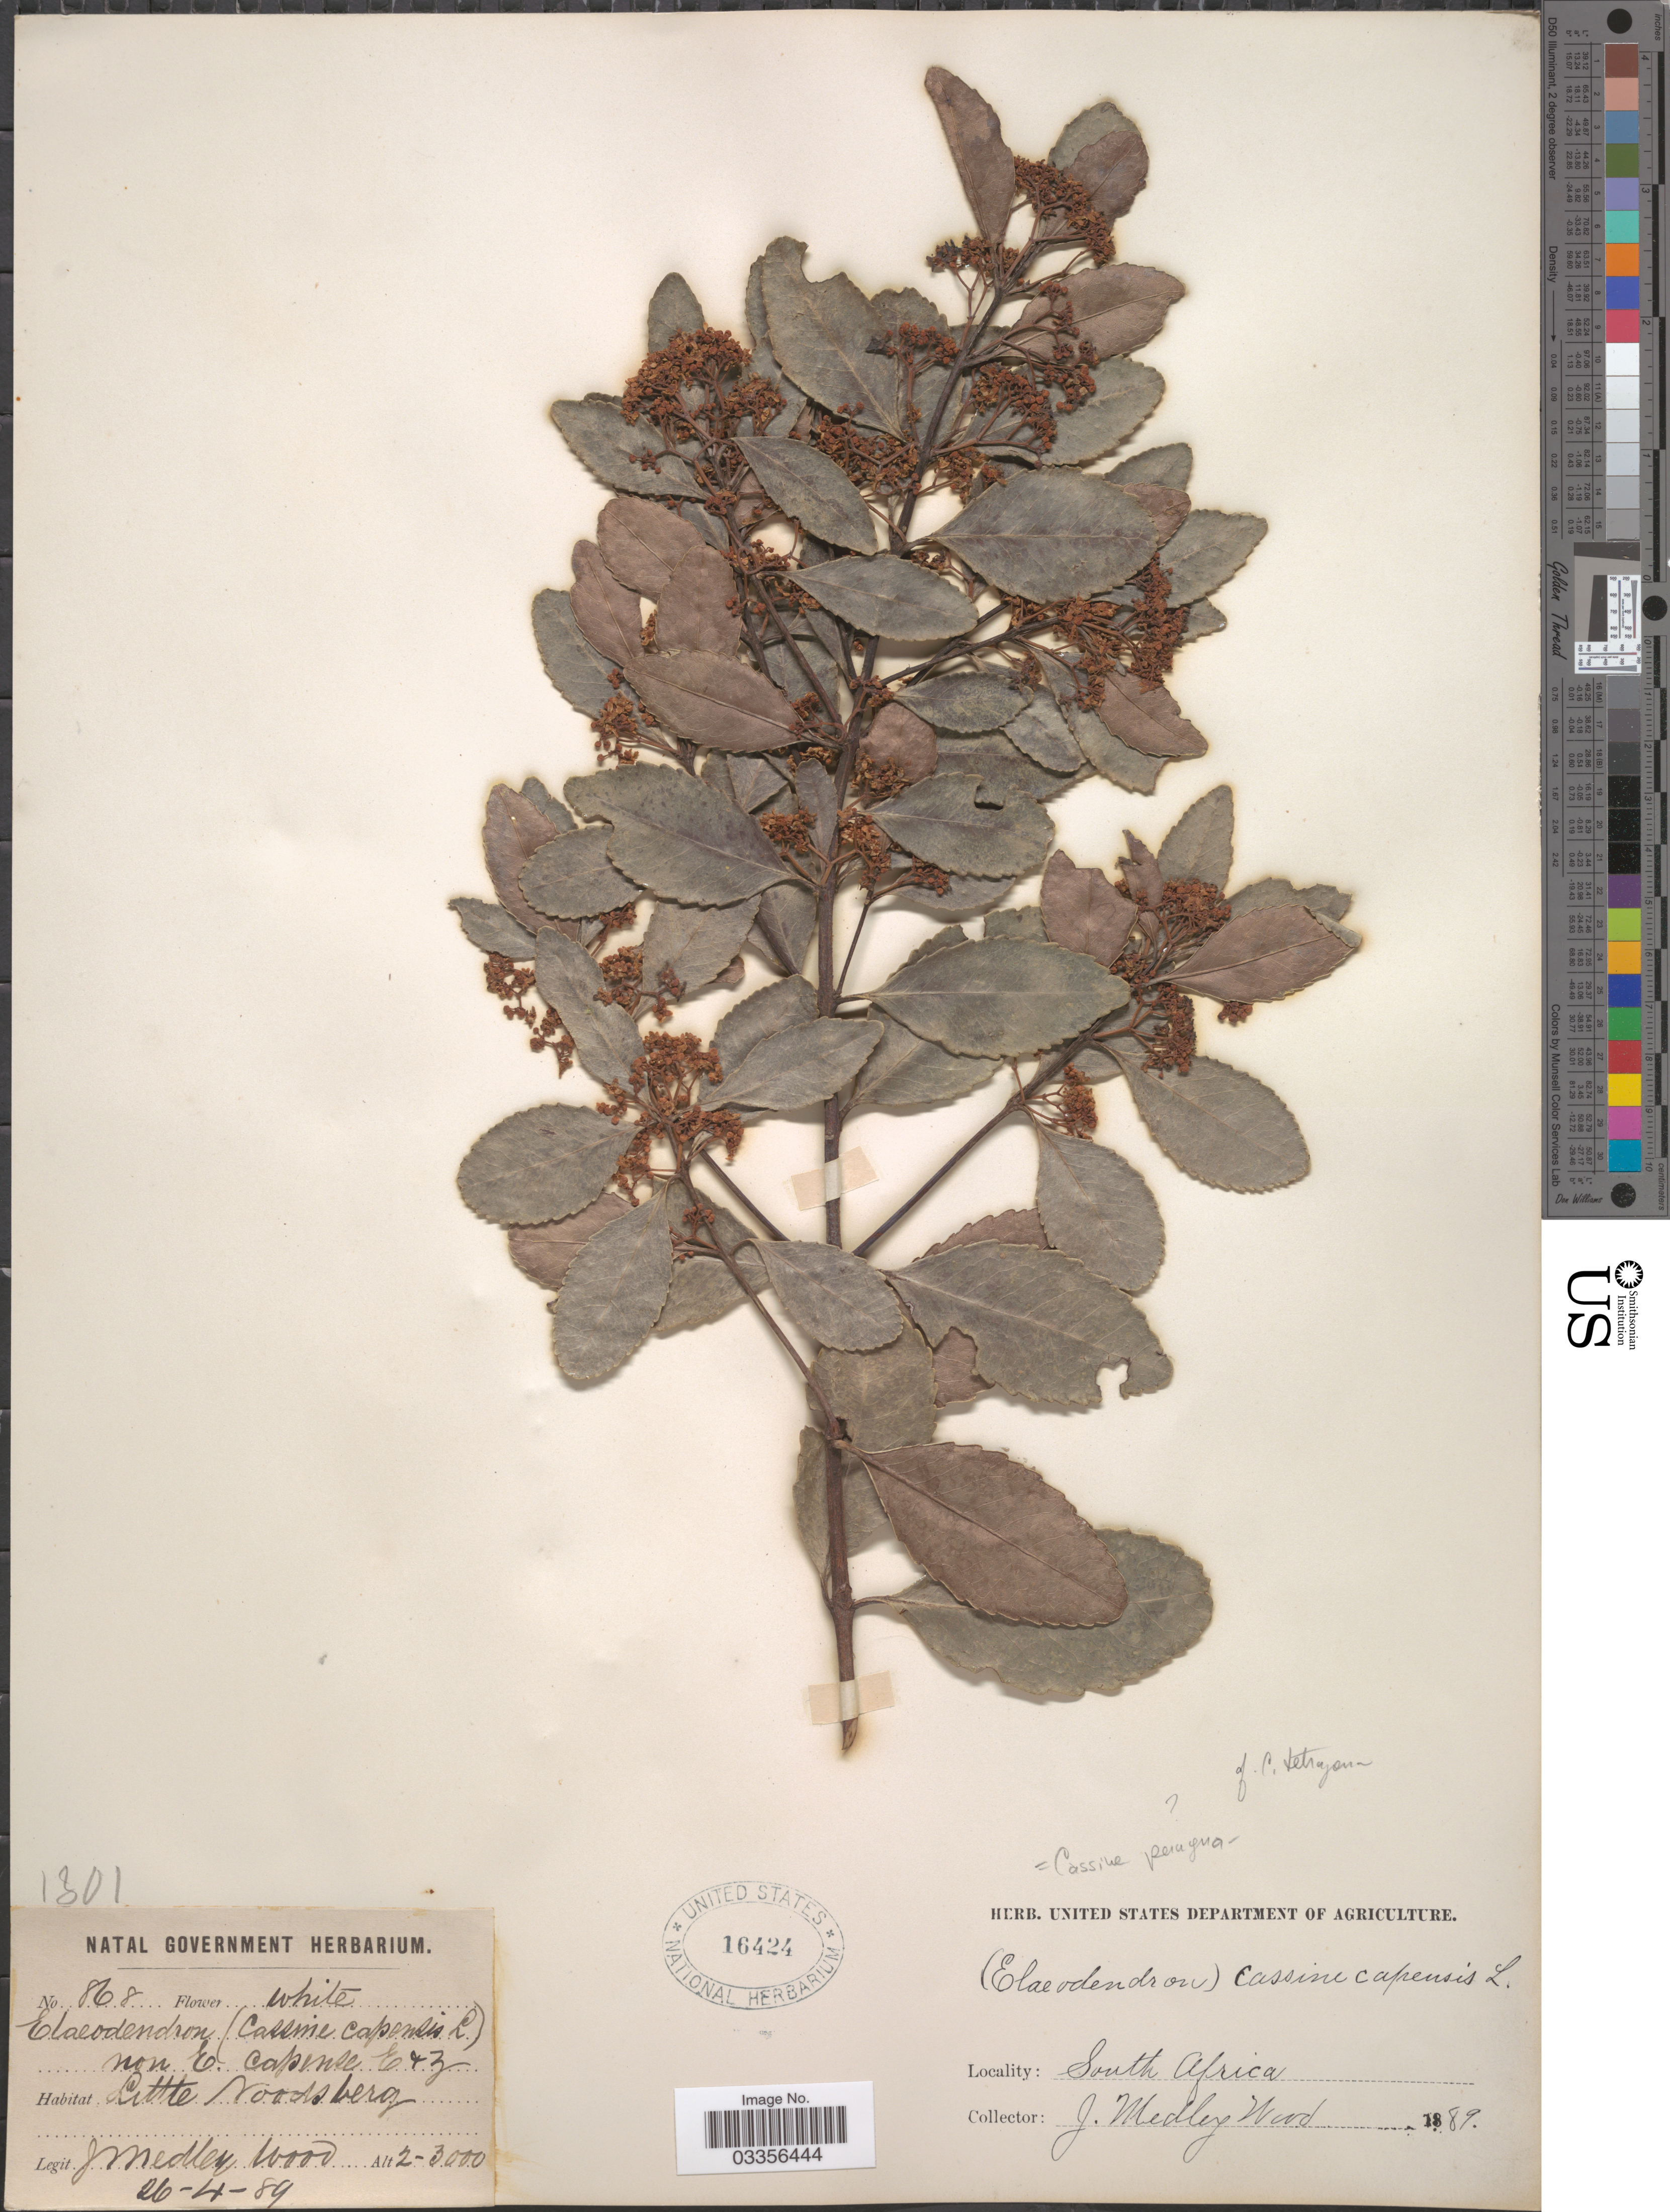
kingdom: Plantae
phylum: Tracheophyta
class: Magnoliopsida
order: Celastrales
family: Celastraceae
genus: Cassine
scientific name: Cassine peragua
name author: L.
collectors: J. Medley Wood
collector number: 868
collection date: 1889-04-26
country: South Africa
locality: Little Noodsberg.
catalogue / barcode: US 16424